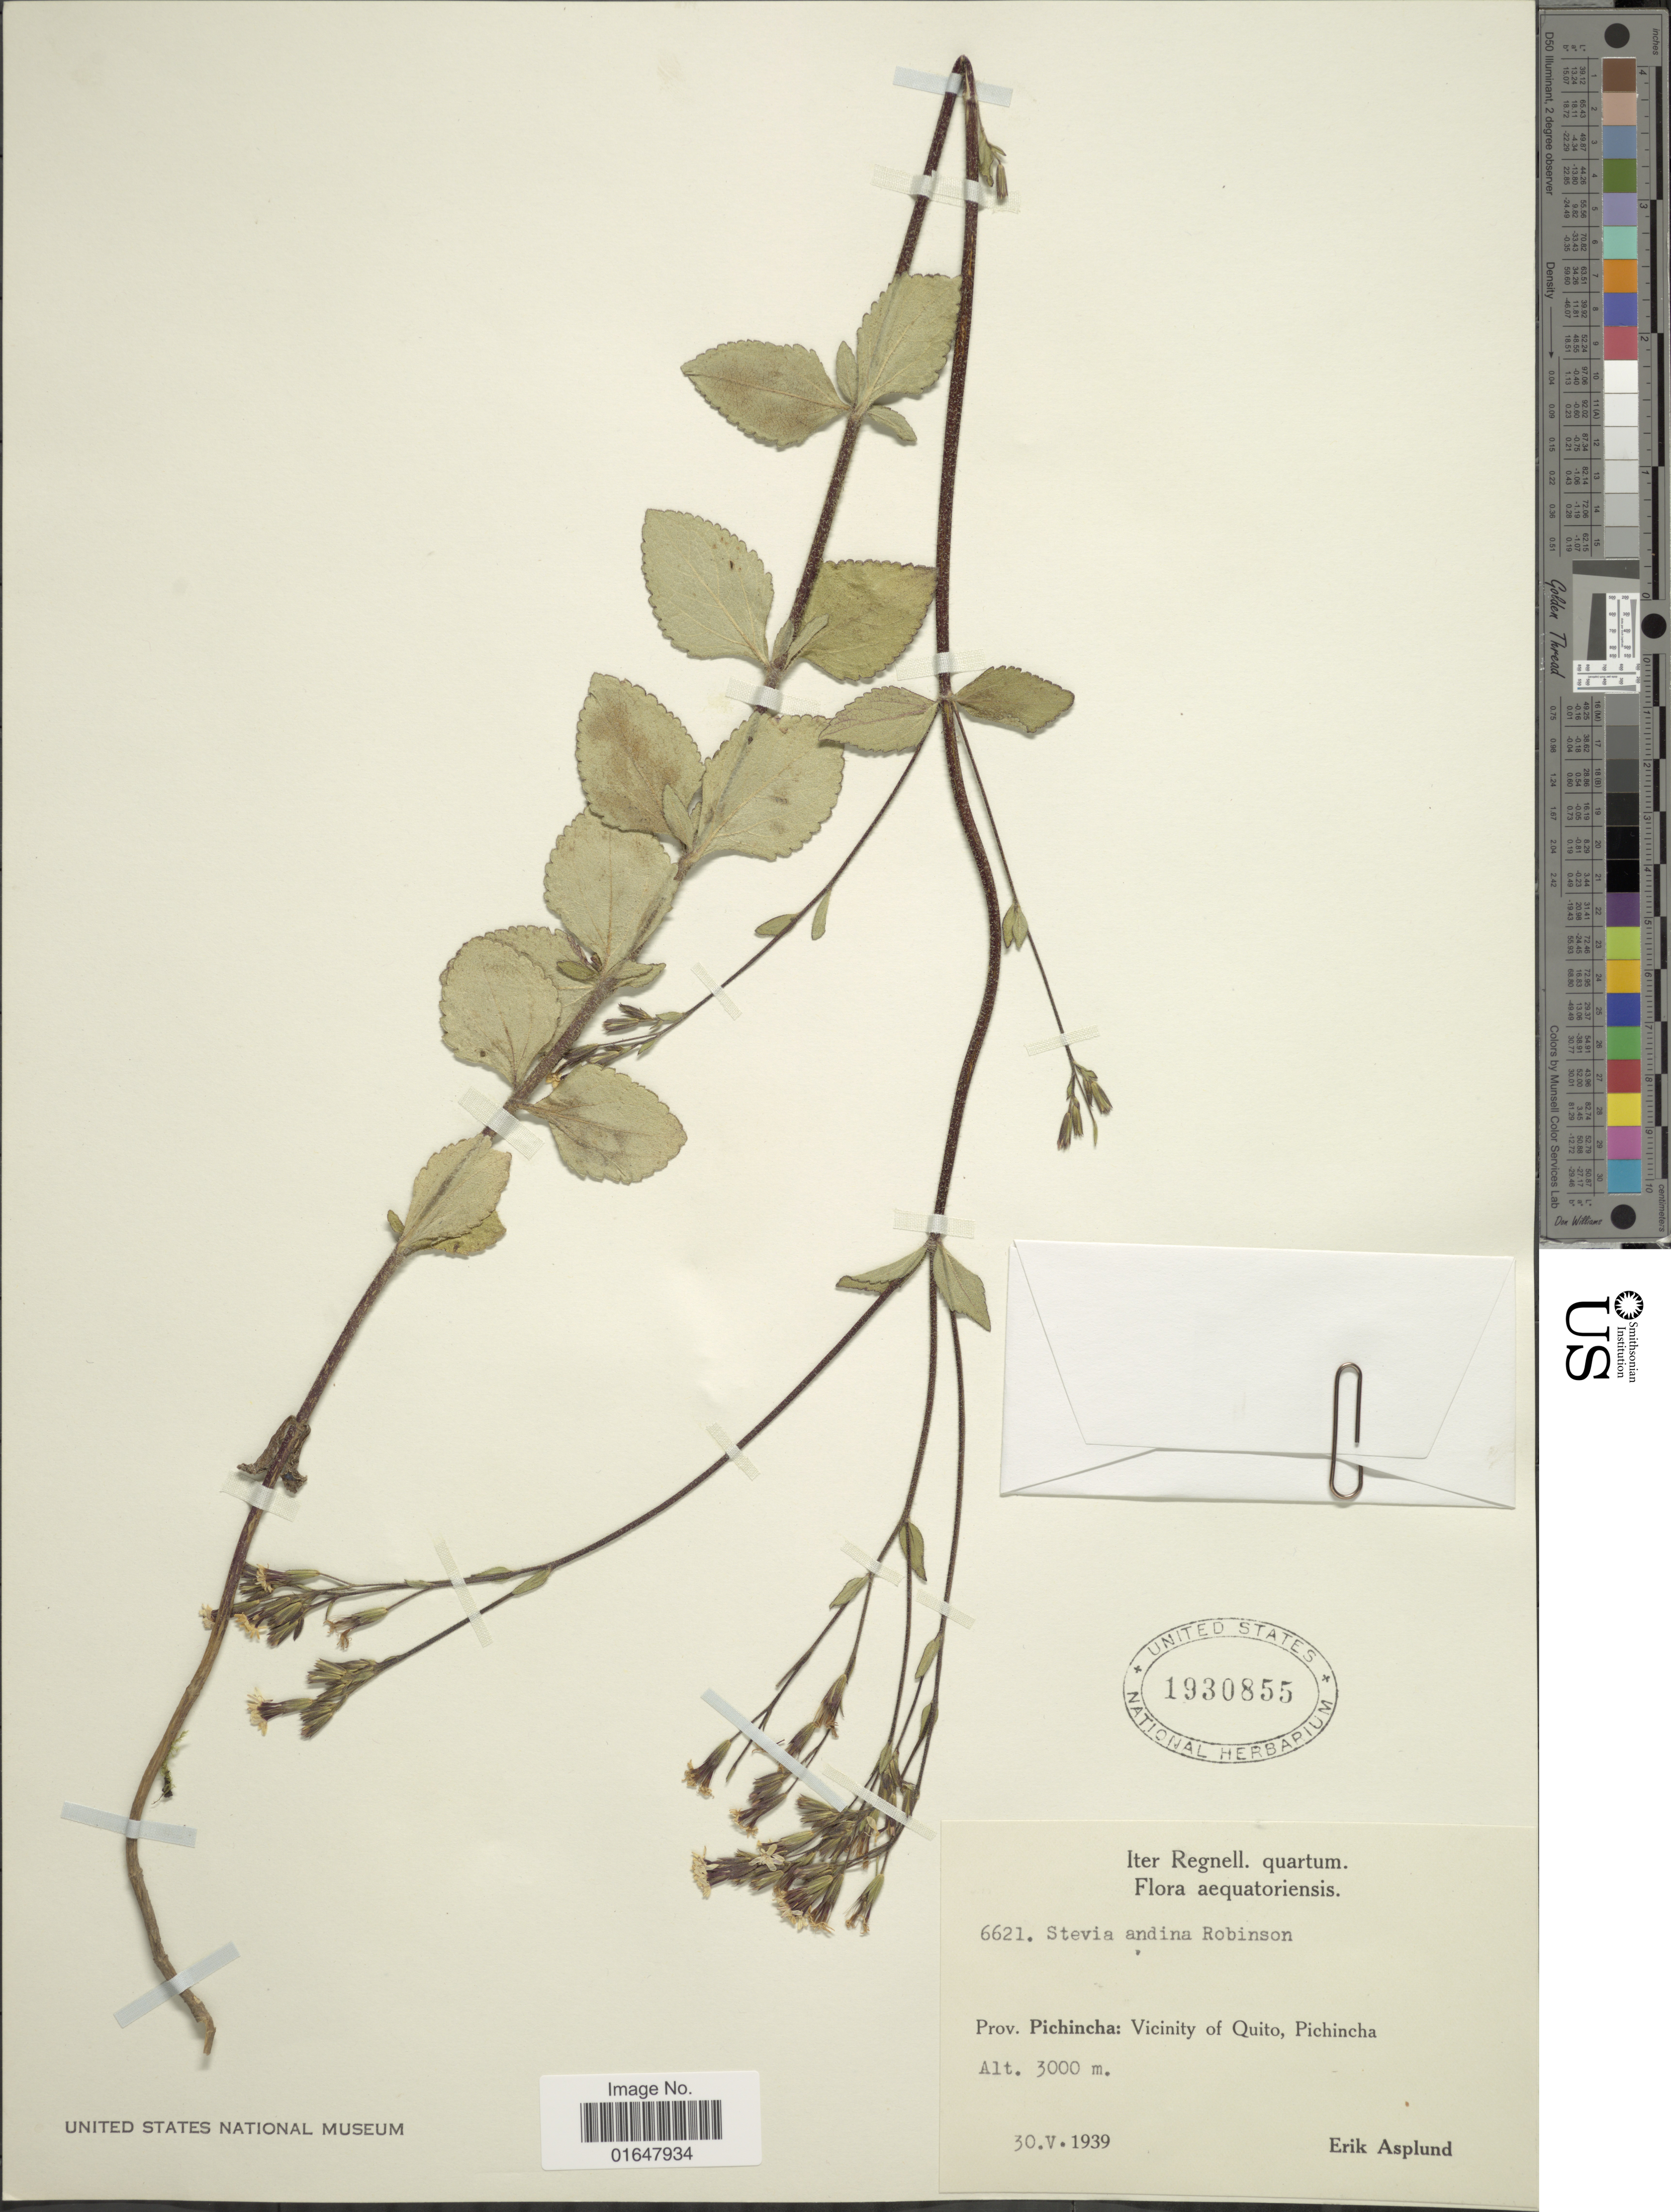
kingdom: Plantae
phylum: Tracheophyta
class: Magnoliopsida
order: Asterales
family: Asteraceae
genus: Stevia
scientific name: Stevia elatior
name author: Kunth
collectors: E. Asplund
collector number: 6621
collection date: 1939-05-30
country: Ecuador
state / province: Pichincha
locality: Vicinity of Quito, Pichincha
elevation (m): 3000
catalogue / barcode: US 1930855